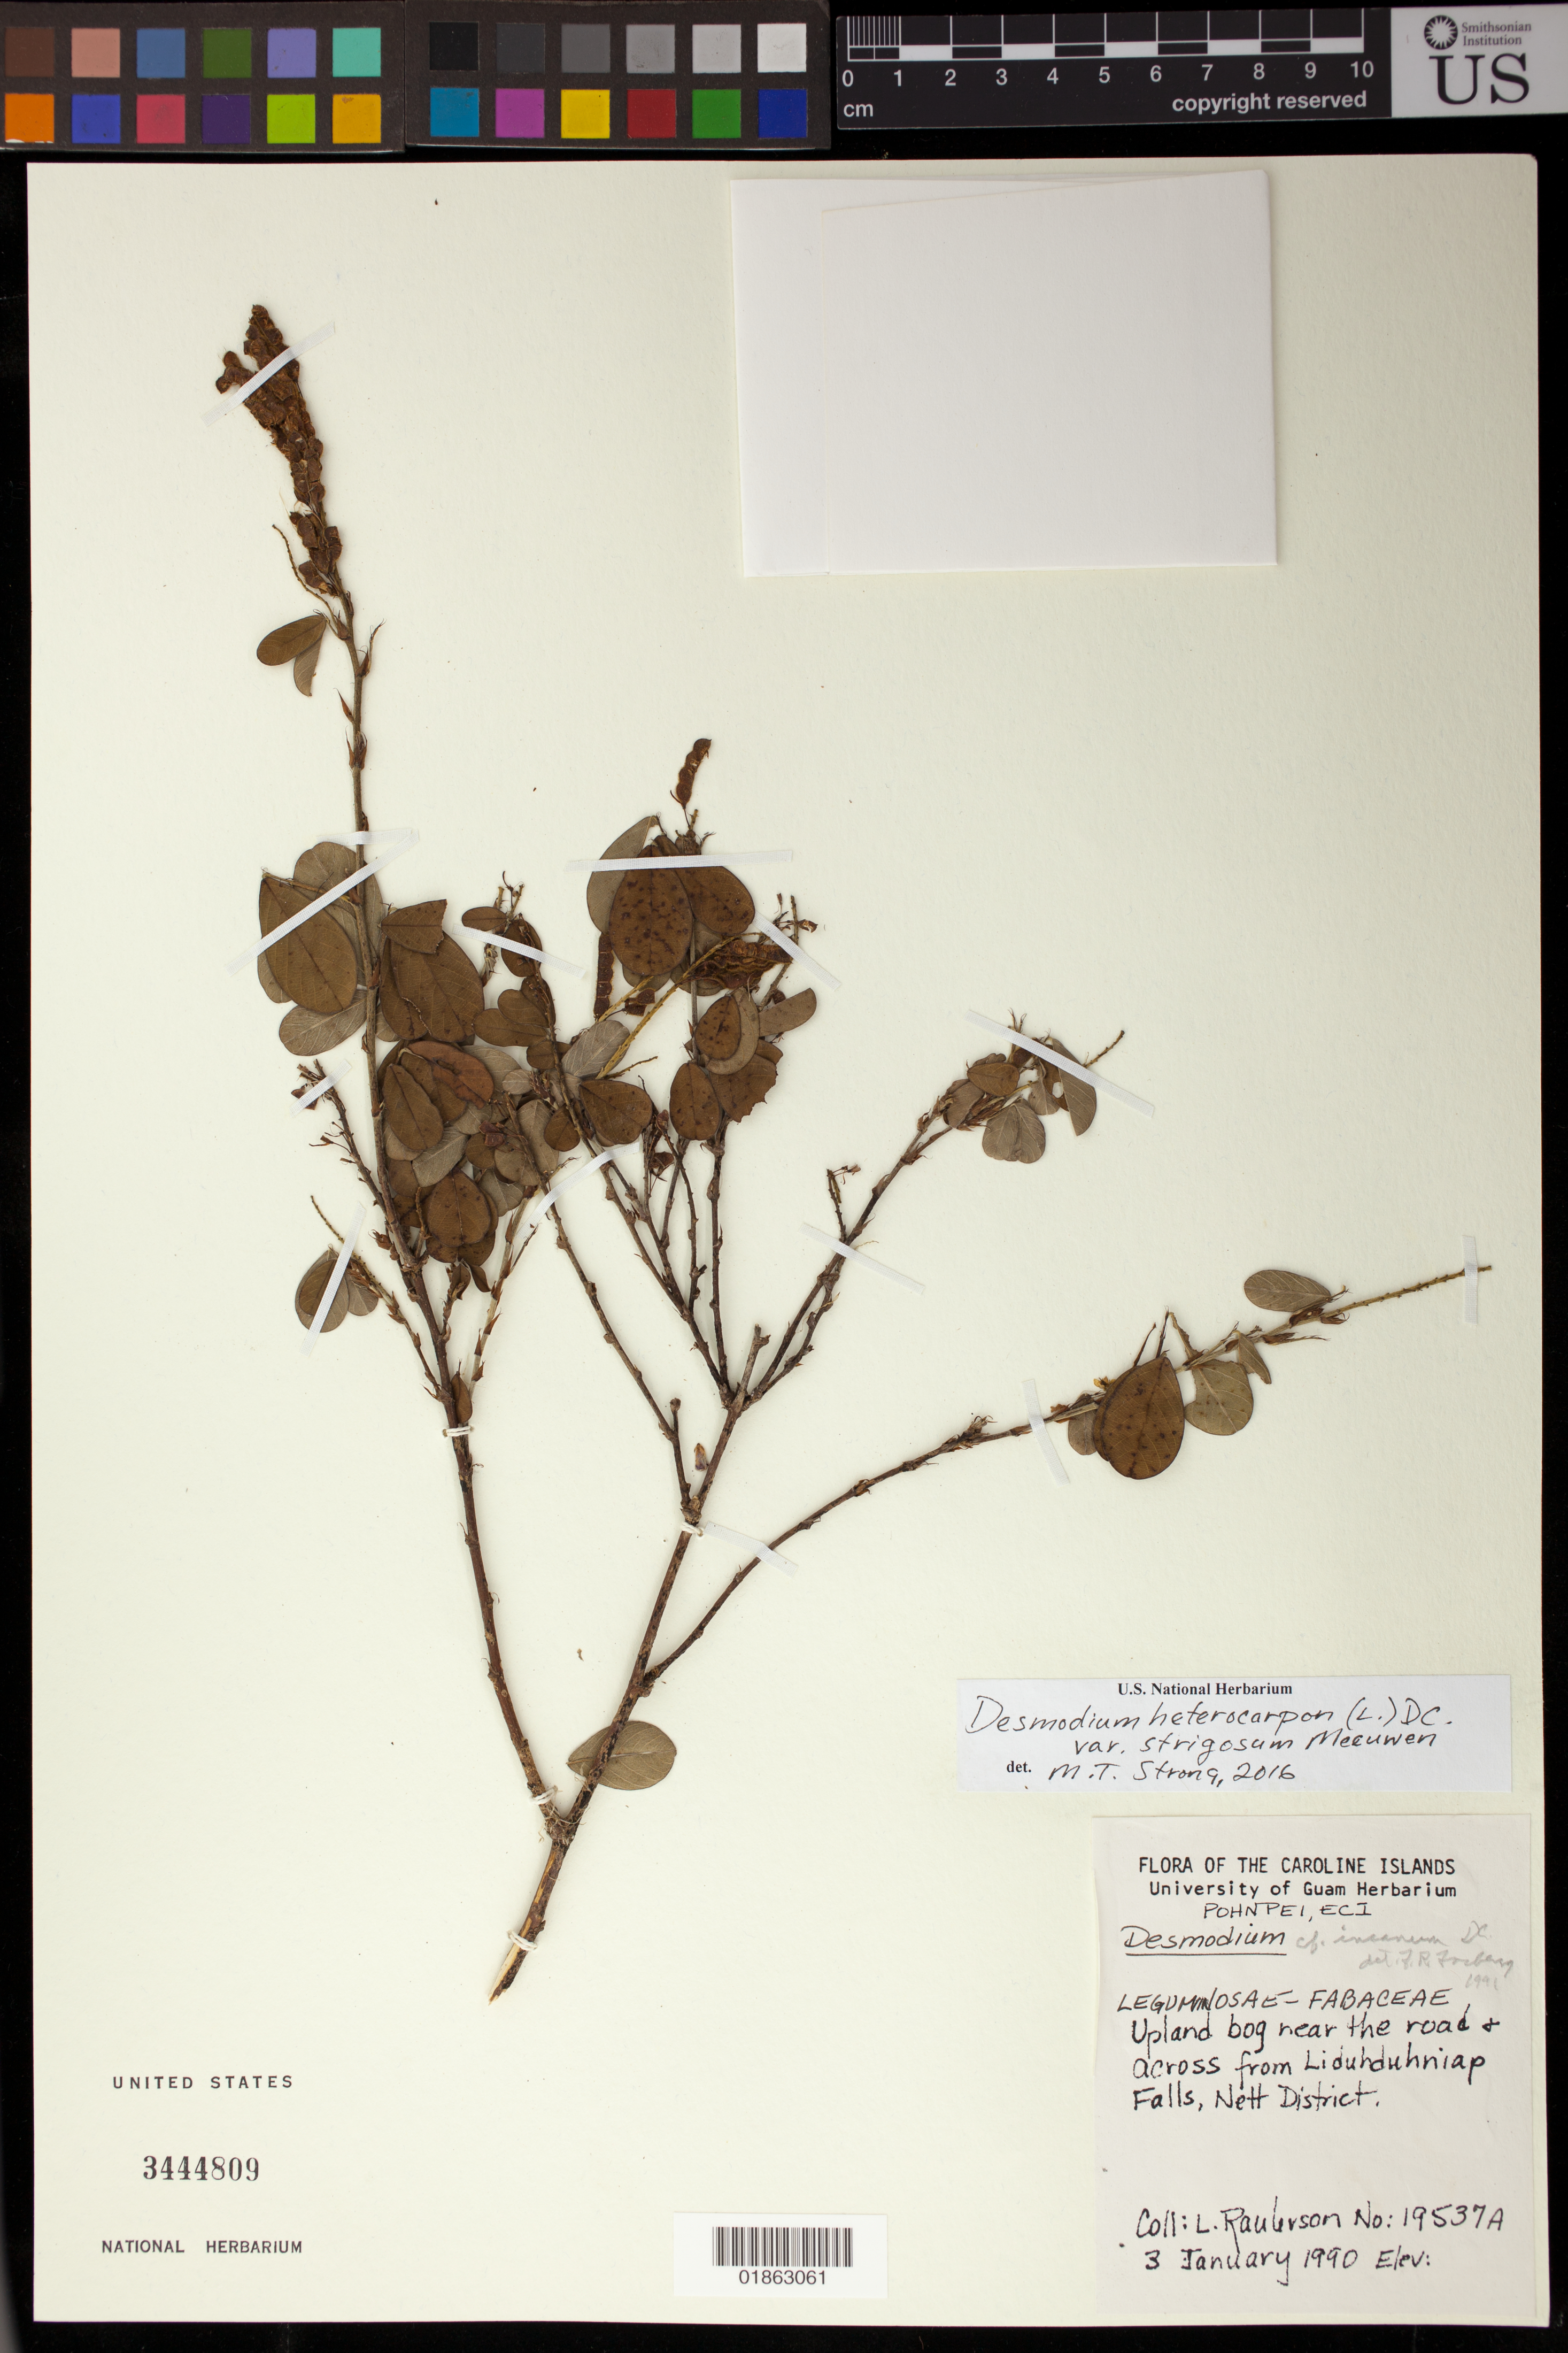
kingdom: Plantae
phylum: Tracheophyta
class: Magnoliopsida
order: Fabales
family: Fabaceae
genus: Grona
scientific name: Grona heterocarpos var. strigosa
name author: (Meeuwen) H. Ohashi & K. Ohashi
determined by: Strong, Mark T., (BOT), Smithsonian Institution - National Museum of Natural History (UNITED STATES)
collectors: L. Raulerson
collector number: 19537A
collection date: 1990-01-03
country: Micronesia, Federated States of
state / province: Pohnpei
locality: Caroline Islands, upland bog near the road and across from Liduhduhniap Falls, Nett District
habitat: Upland bog.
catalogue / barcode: US 3444809